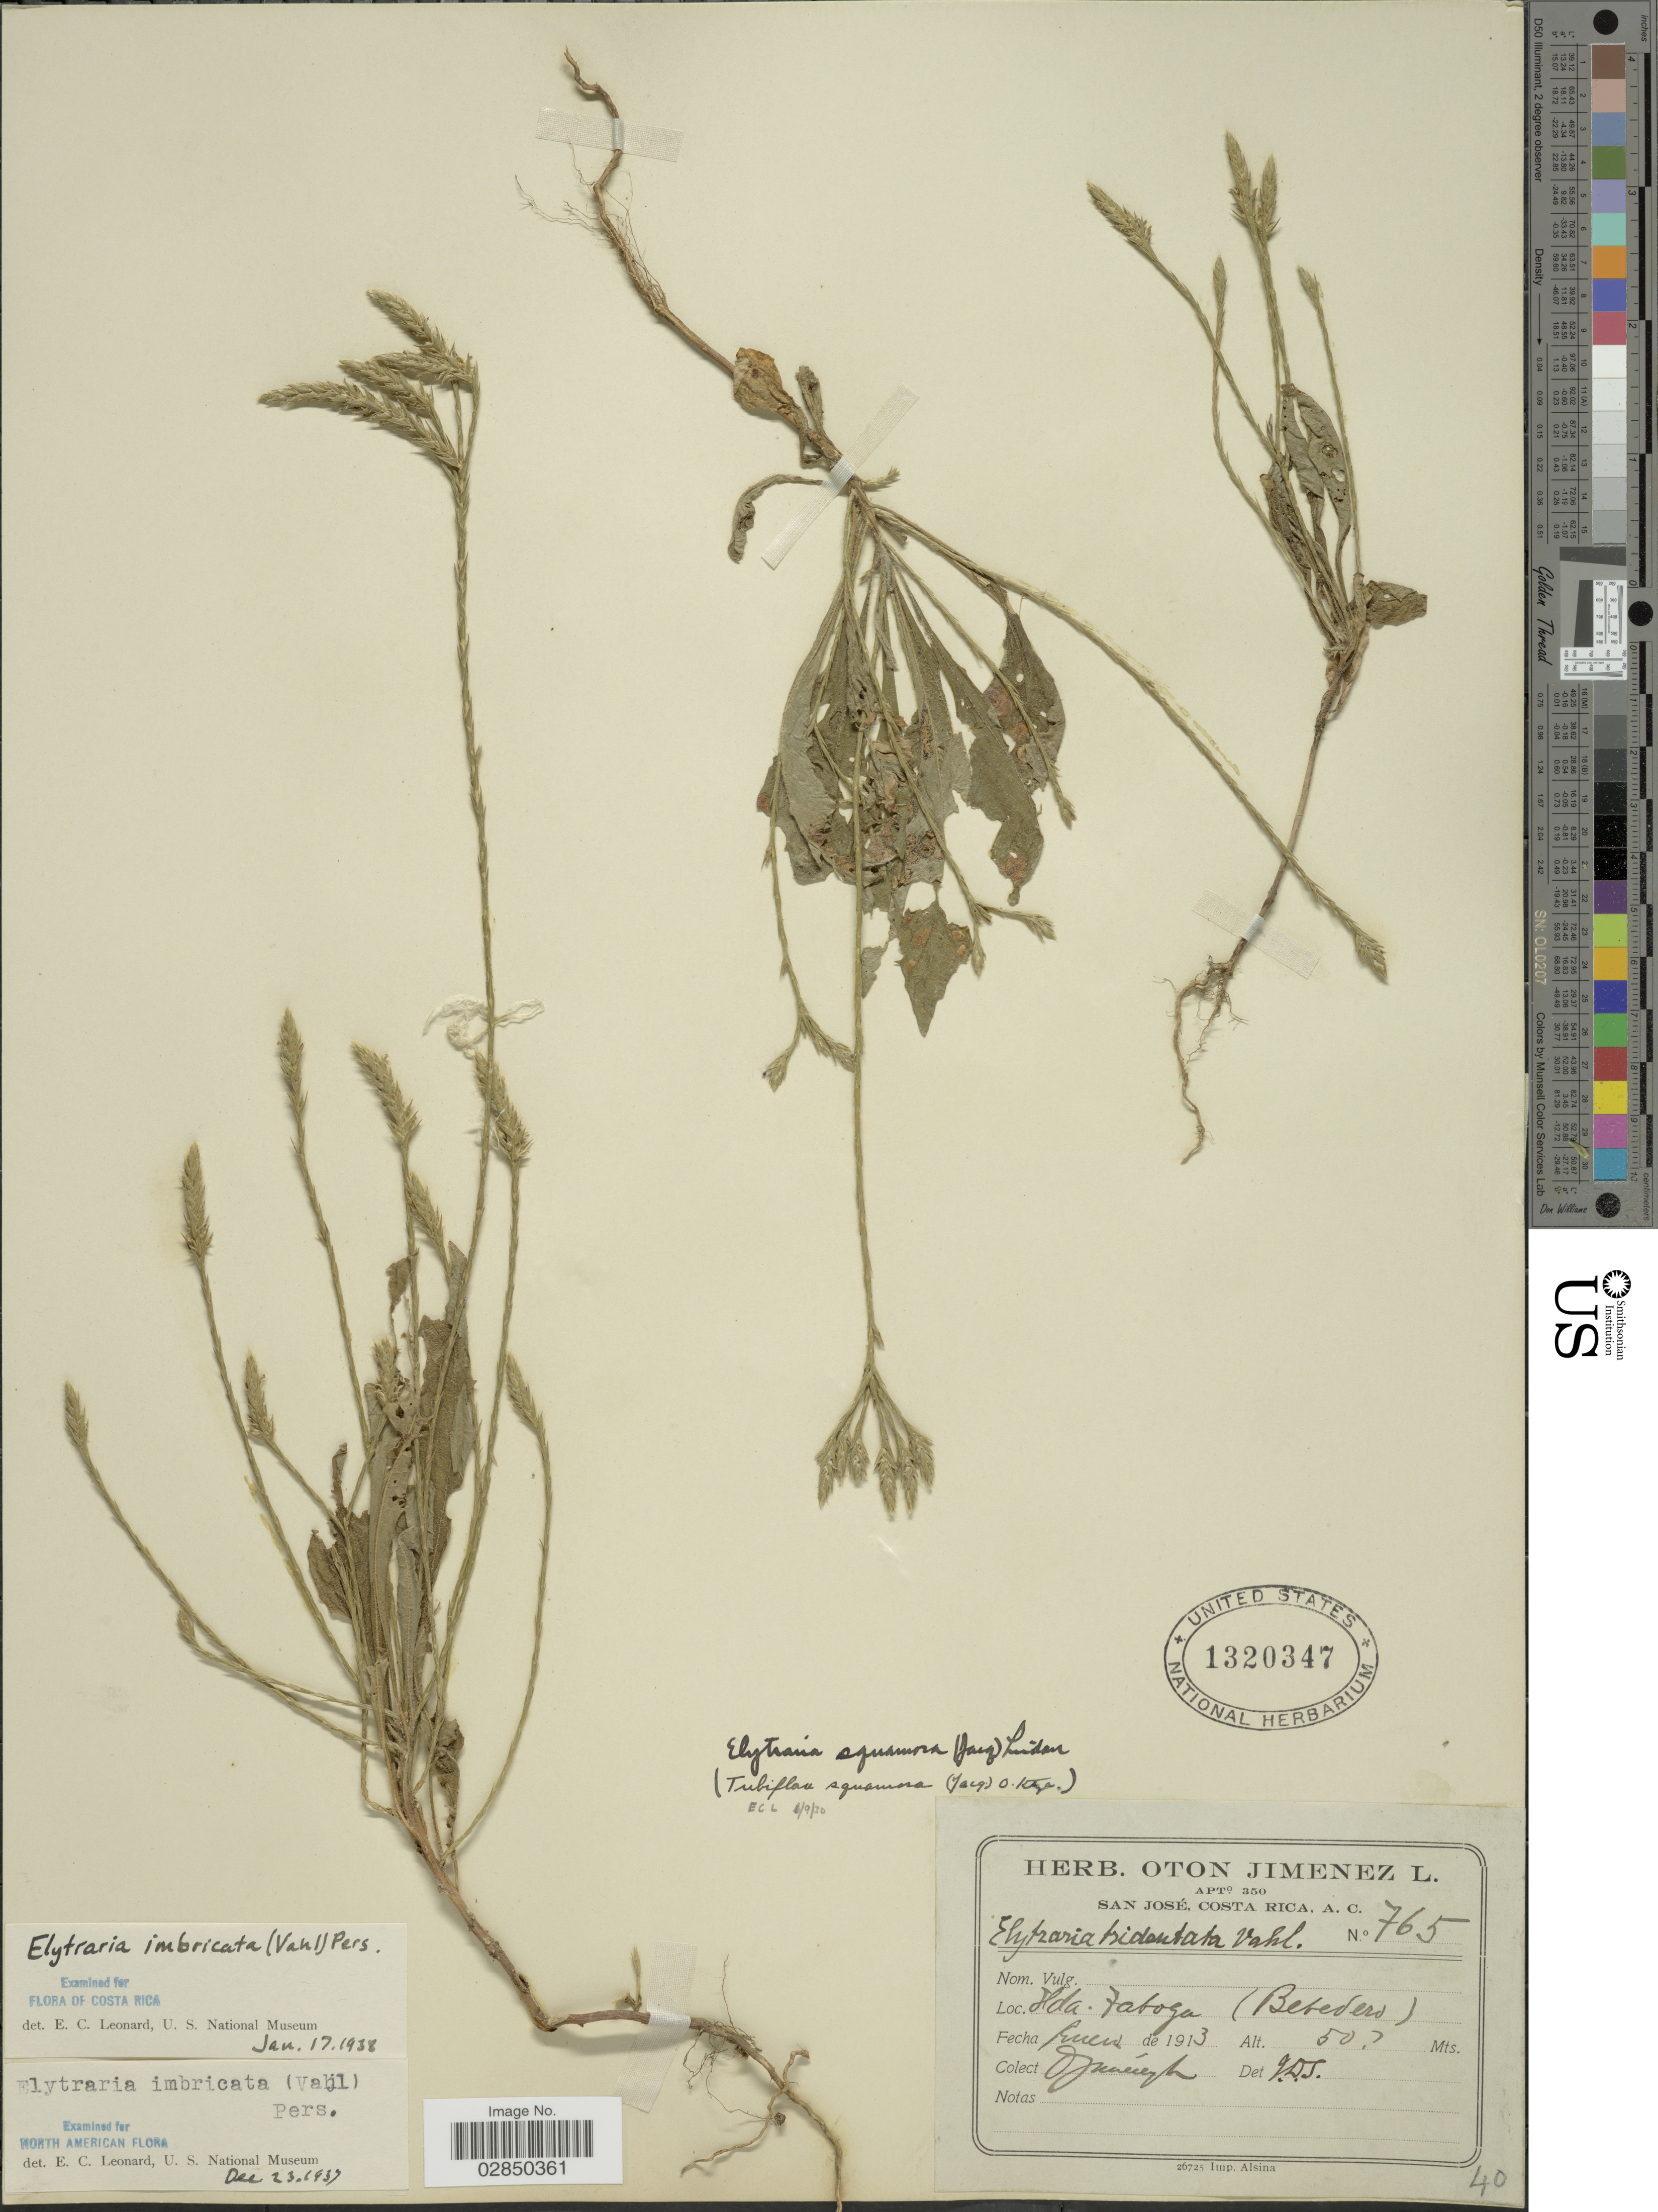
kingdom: Plantae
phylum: Tracheophyta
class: Magnoliopsida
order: Lamiales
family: Acanthaceae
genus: Elytraria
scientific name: Elytraria imbricata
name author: (Vahl) Pers.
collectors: O. Jiménez L.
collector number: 765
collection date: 1913-01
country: Panama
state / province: Panamá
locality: Hda. Taboga (Bebedero).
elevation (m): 50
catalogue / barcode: US 1320347